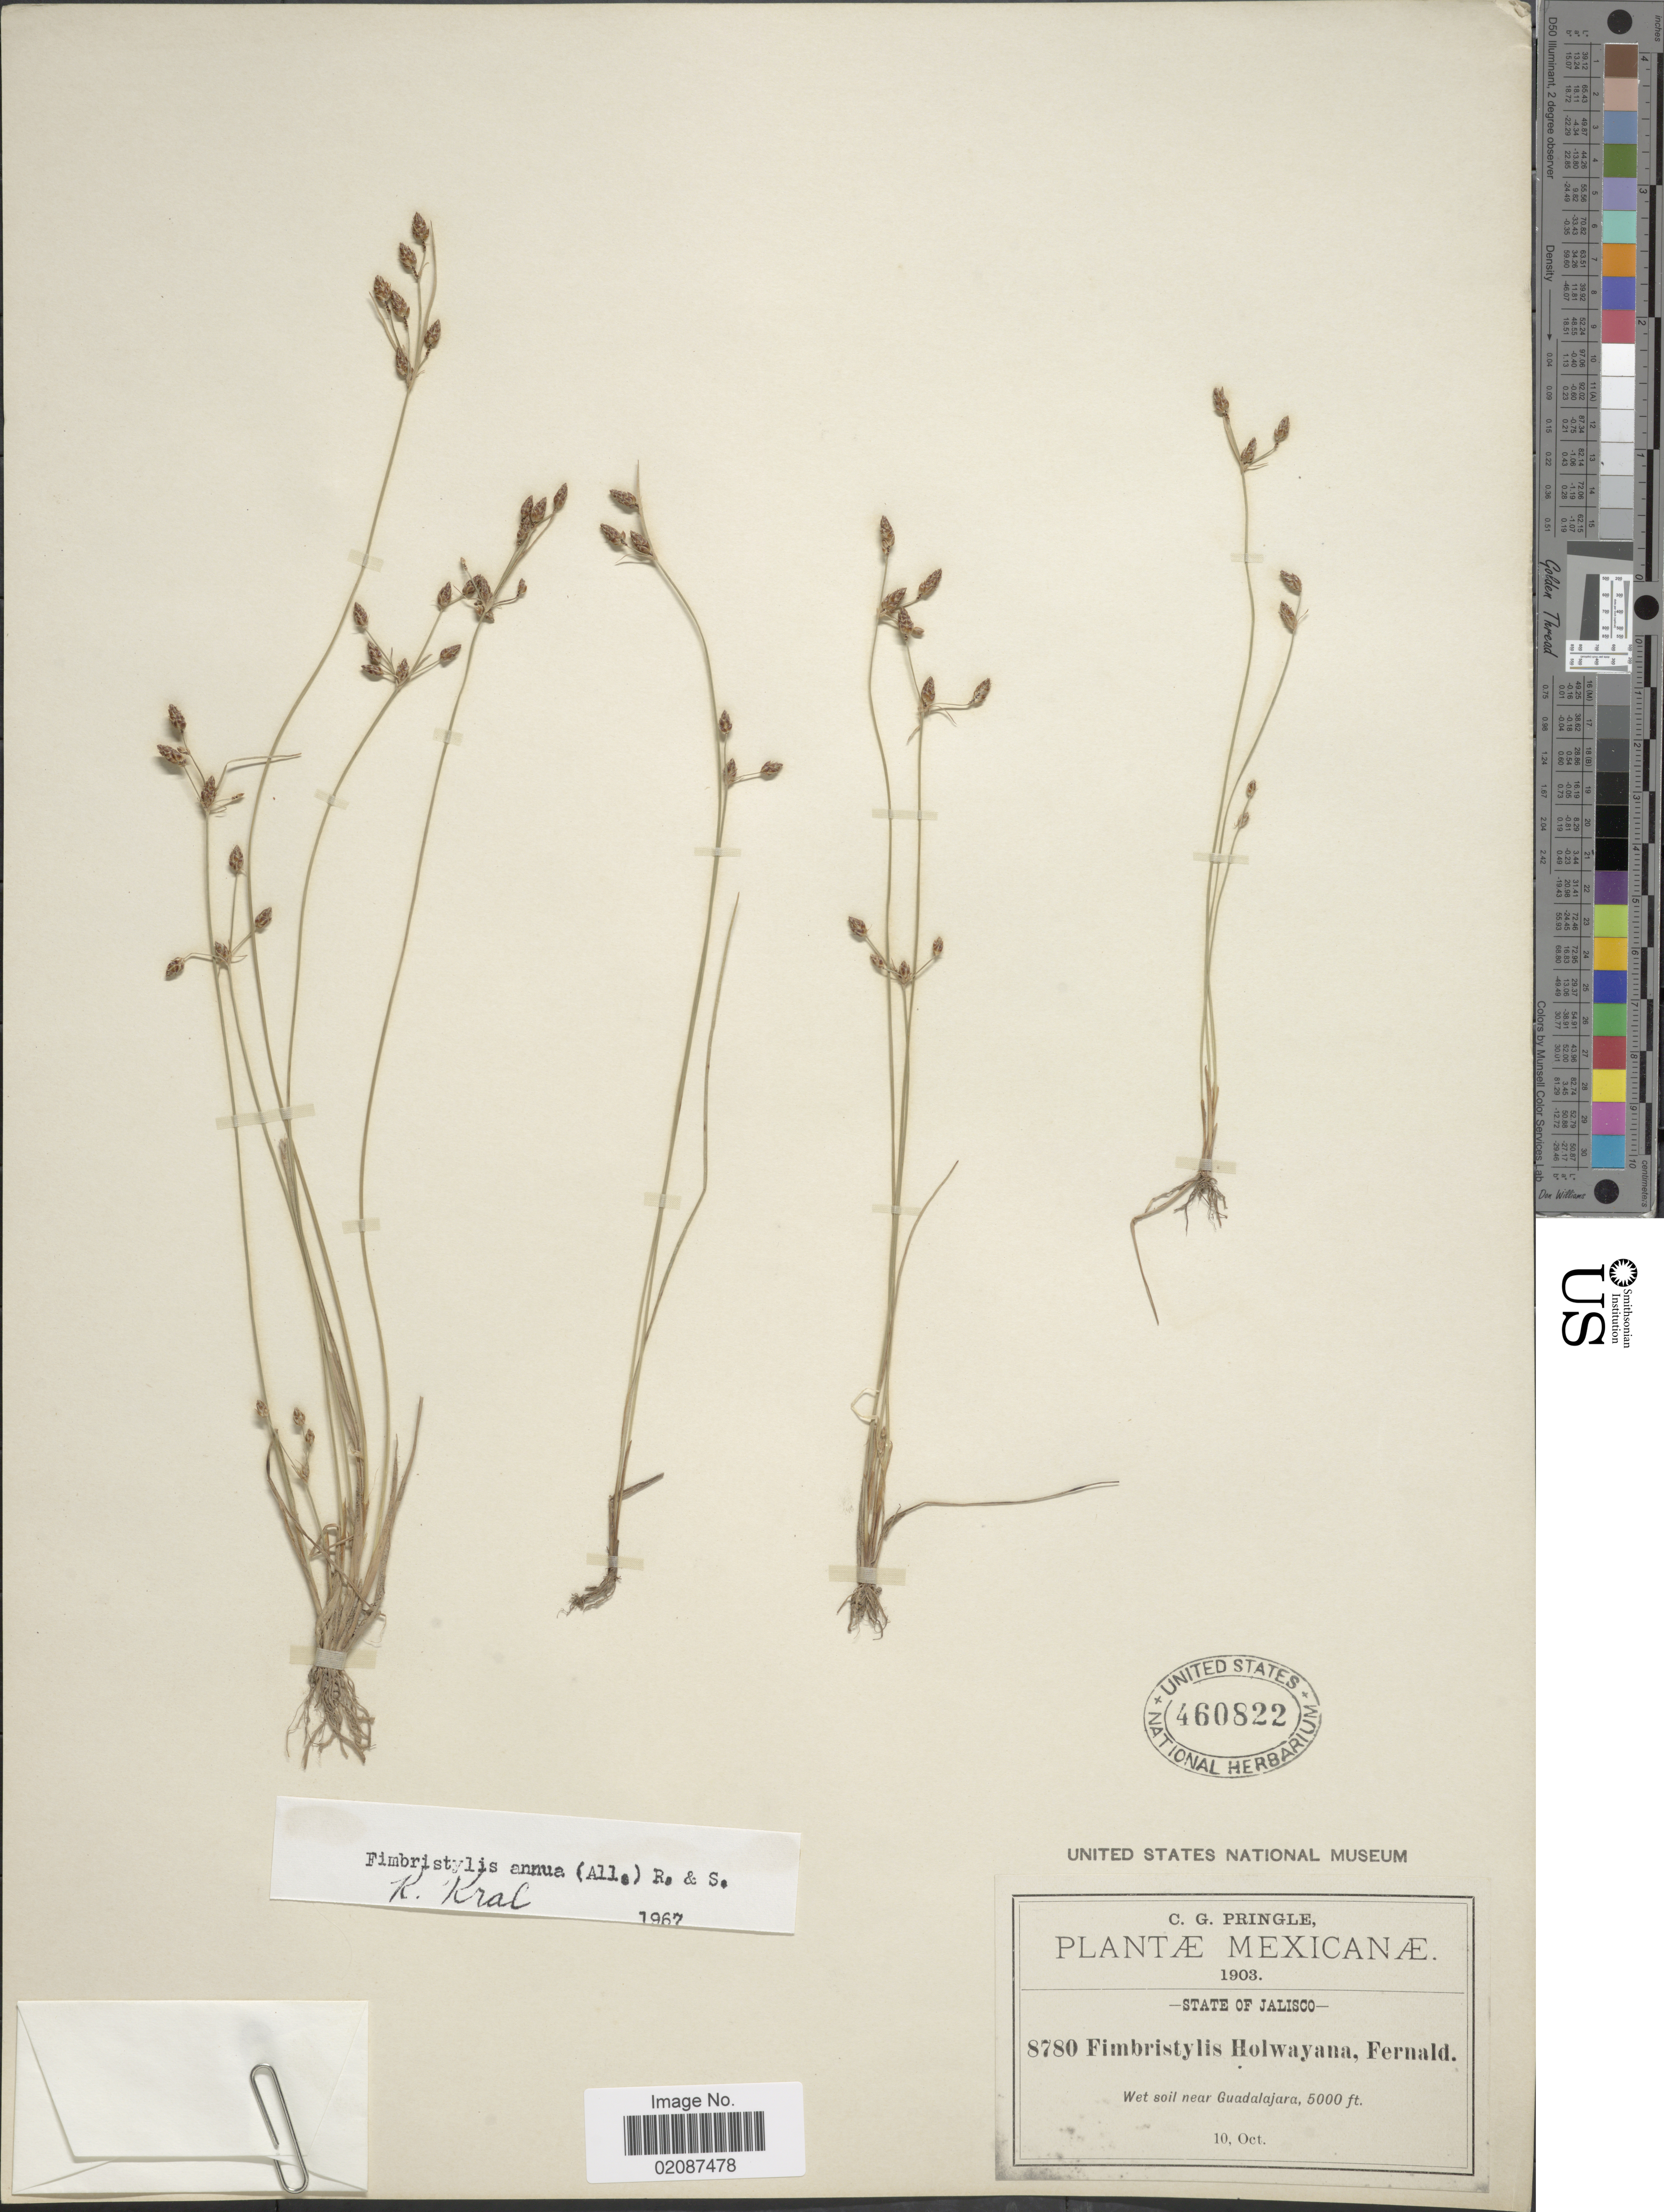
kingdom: Plantae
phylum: Tracheophyta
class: Liliopsida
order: Poales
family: Cyperaceae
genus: Fimbristylis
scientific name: Fimbristylis annua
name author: (All.) Roem. & Schult.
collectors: C. G. Pringle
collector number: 8780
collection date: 1903-10-10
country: Mexico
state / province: Jalisco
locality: State of Jalisco, Wet soil near Guadalajara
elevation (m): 1524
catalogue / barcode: US 460822